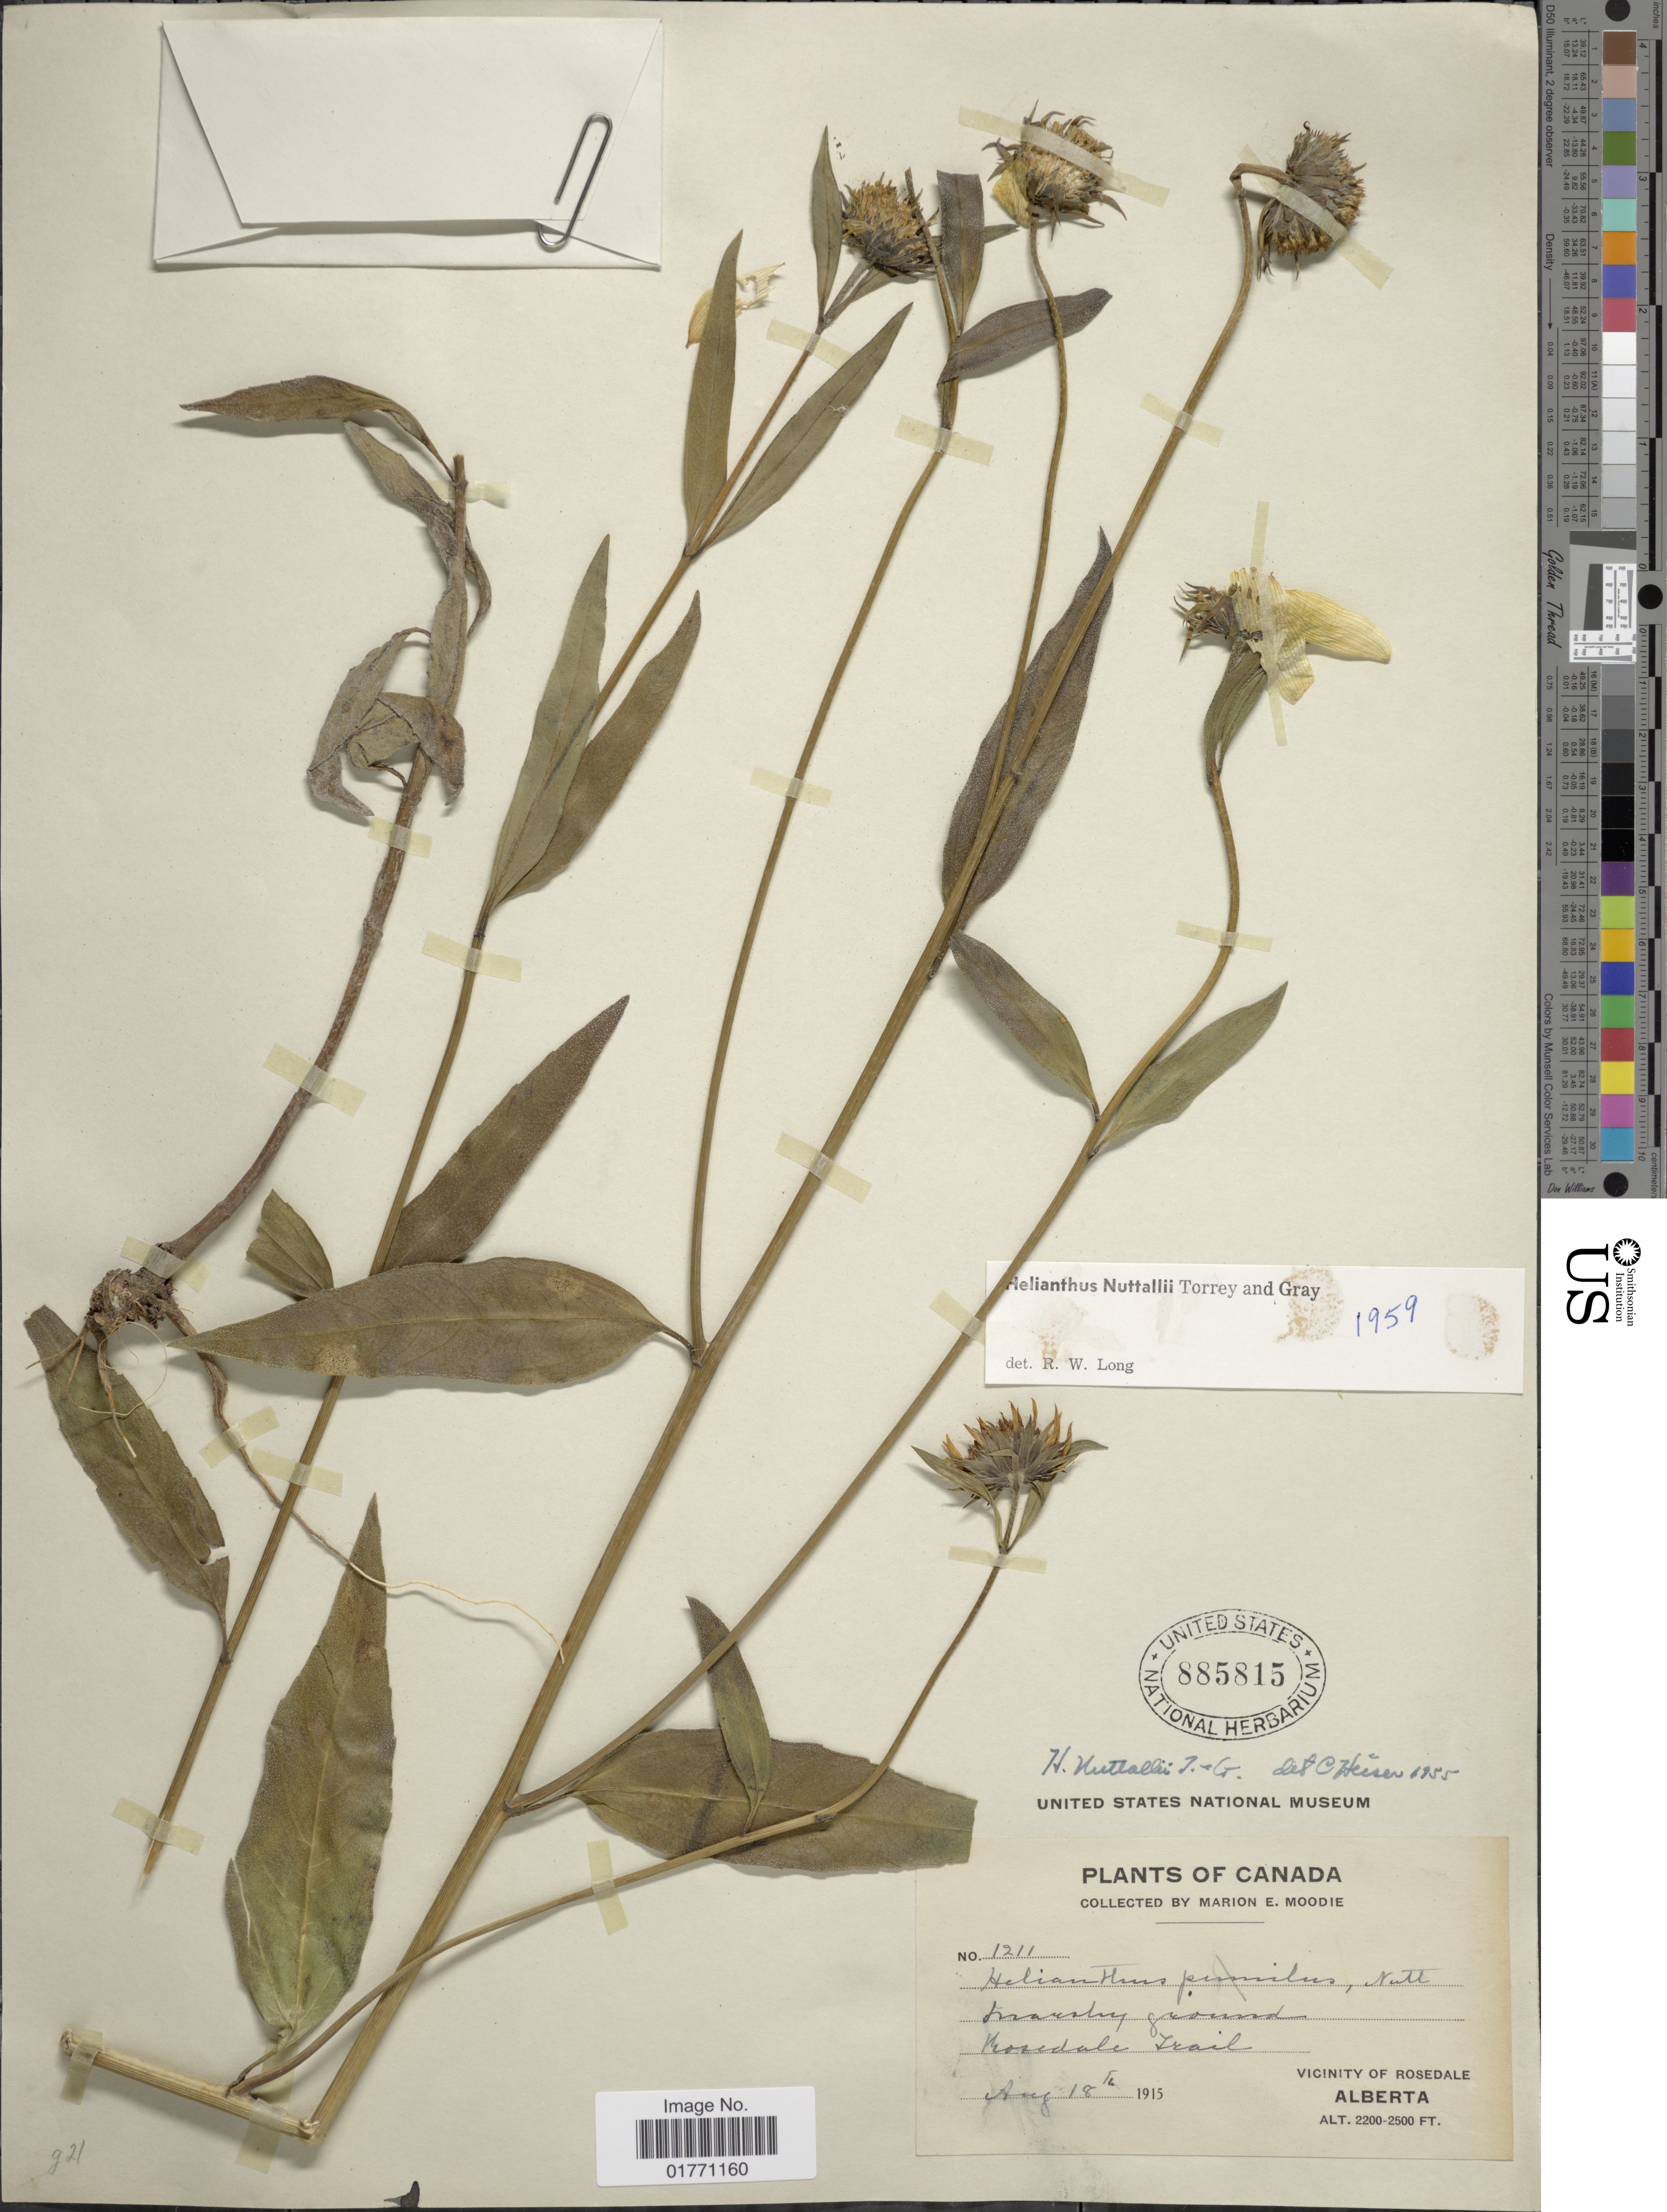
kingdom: Plantae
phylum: Tracheophyta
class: Magnoliopsida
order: Asterales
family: Asteraceae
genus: Helianthus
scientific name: Helianthus nuttallii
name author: Torr. & A. Gray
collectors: M. E. Moodie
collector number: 1211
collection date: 1915-08-18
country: Canada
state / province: Alberta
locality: Rosedale Trail, vicinity of Rosedale.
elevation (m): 671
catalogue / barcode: US 855815